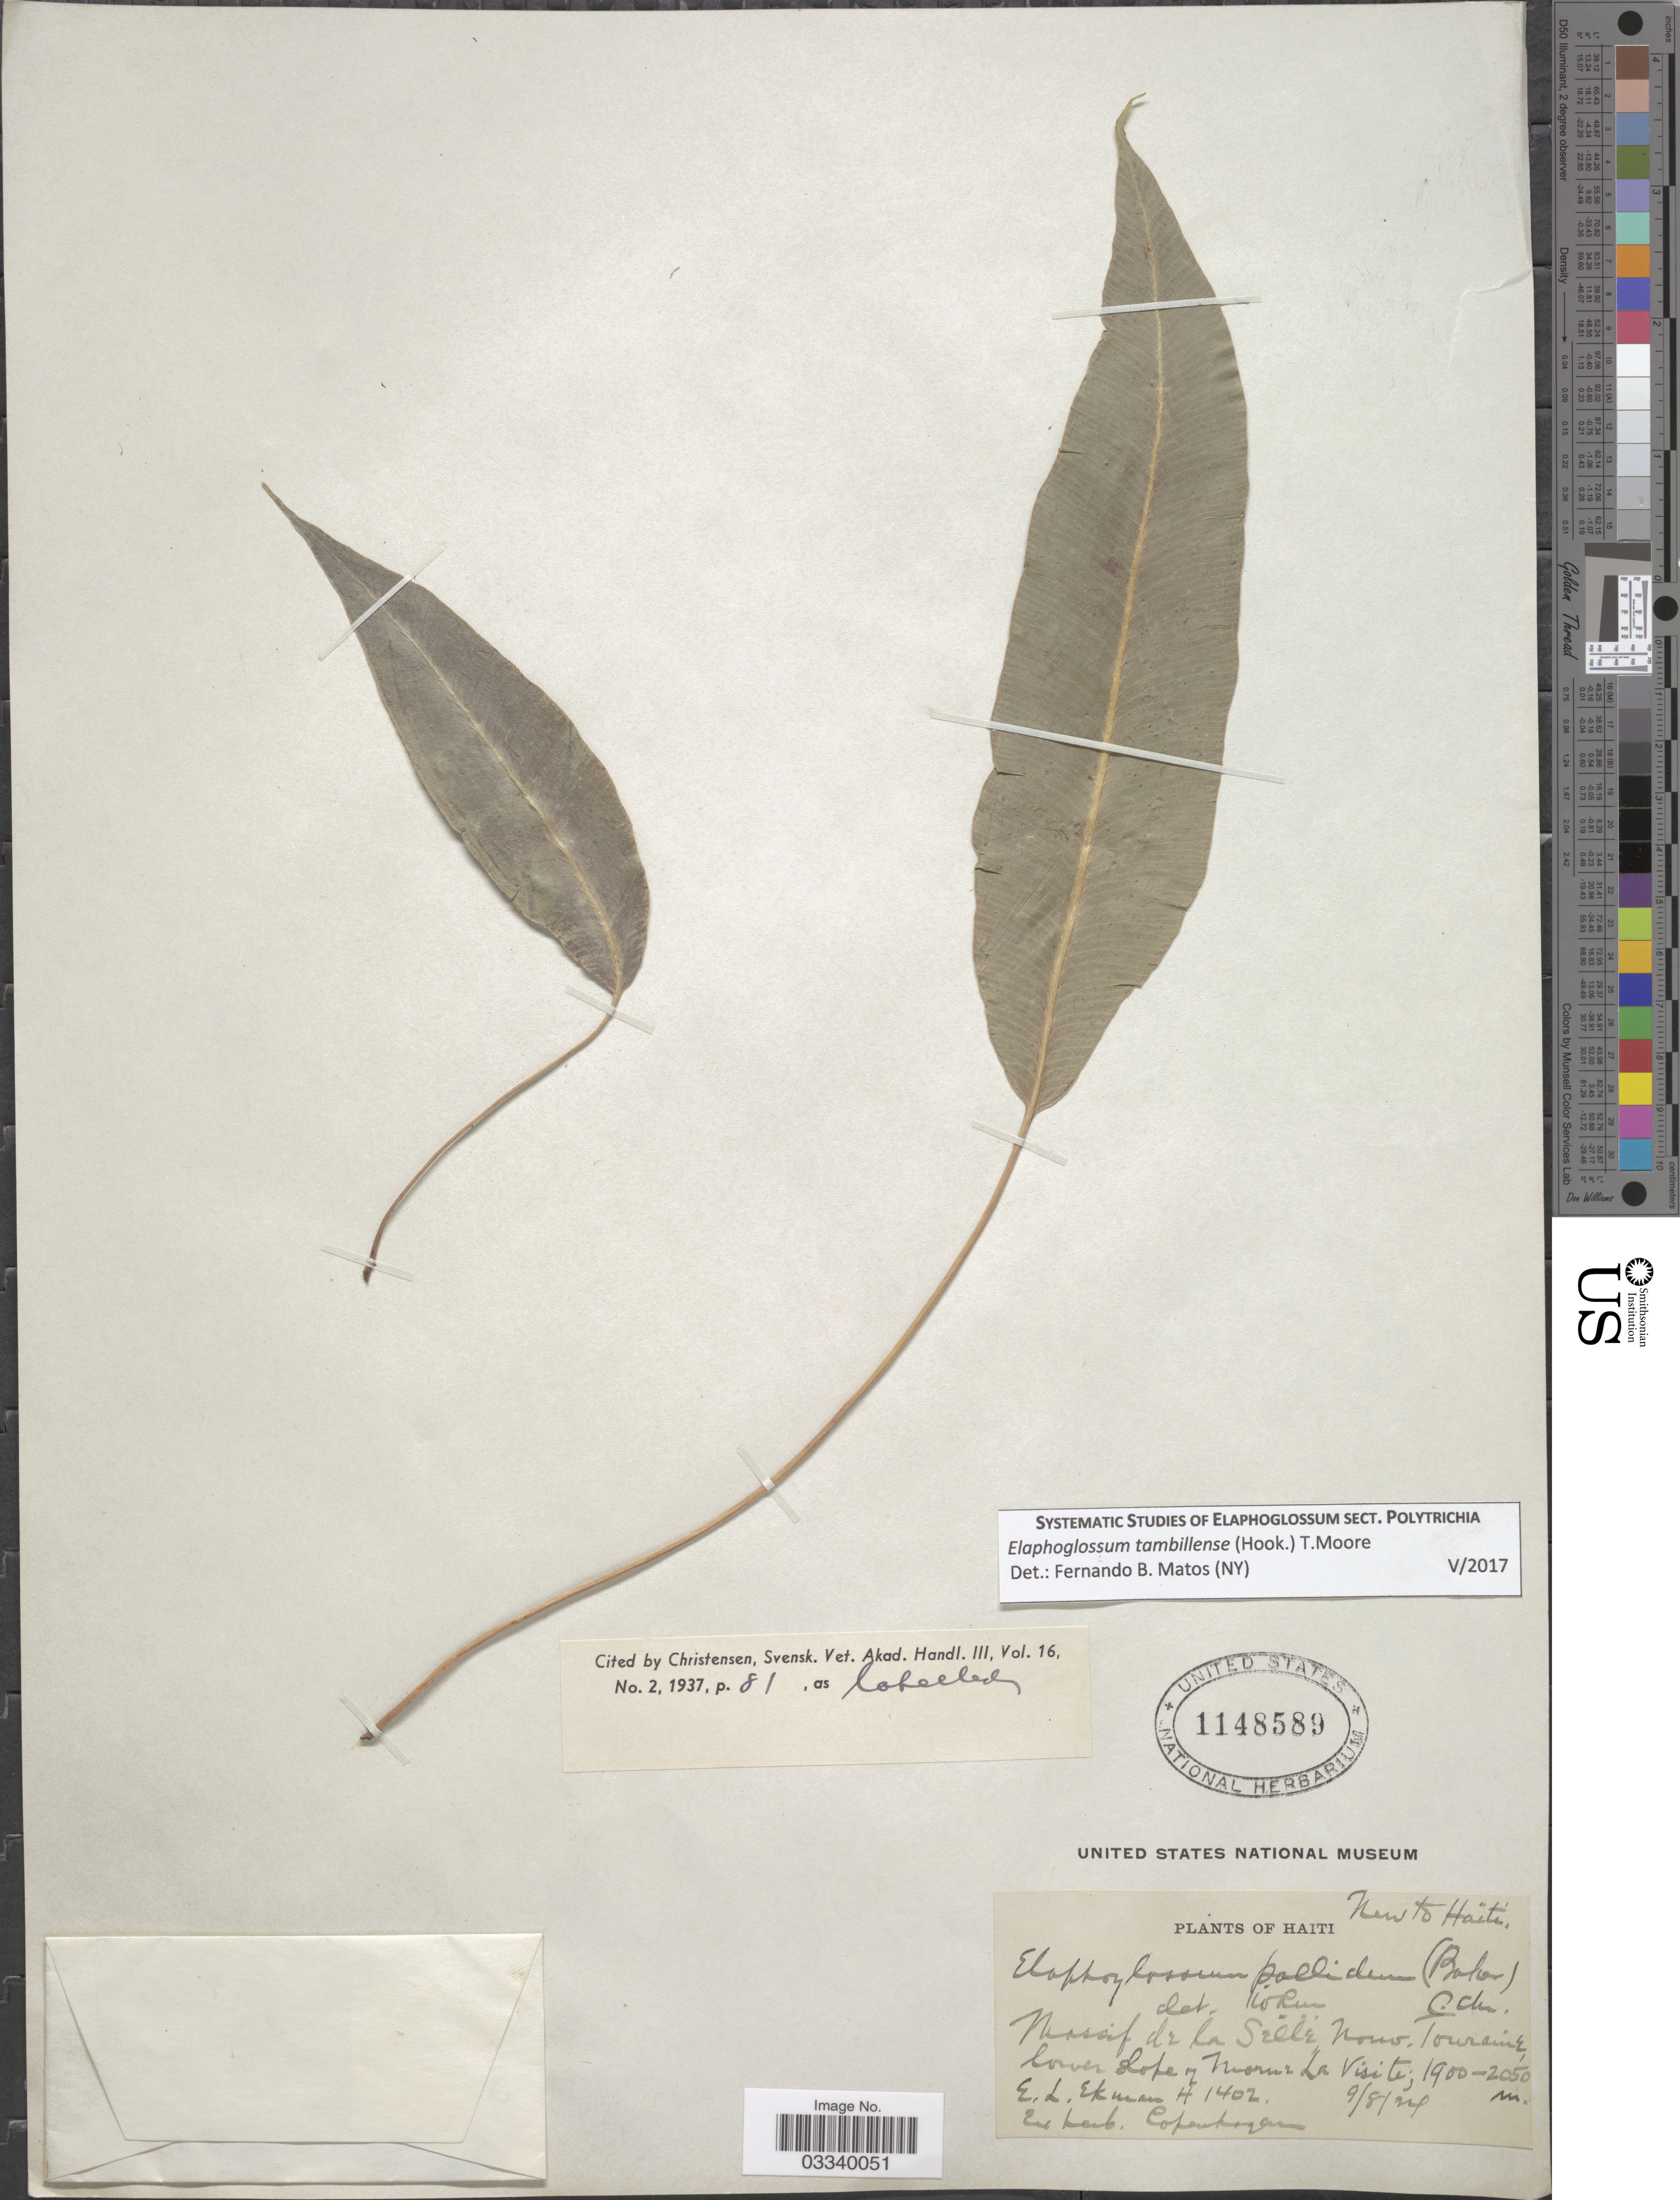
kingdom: Plantae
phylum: Tracheophyta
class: Polypodiopsida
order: Polypodiales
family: Dryopteridaceae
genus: Elaphoglossum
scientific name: Elaphoglossum tambillense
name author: (Hook.) T. Moore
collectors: E. L. Ekman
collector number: H1402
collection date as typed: Transcribed d/m/y: 9/8/24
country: Haiti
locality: Massif de la Selle, Nouvelle-Touraine, lower slope of Morne La Visite.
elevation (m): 1900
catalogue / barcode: US 1148589